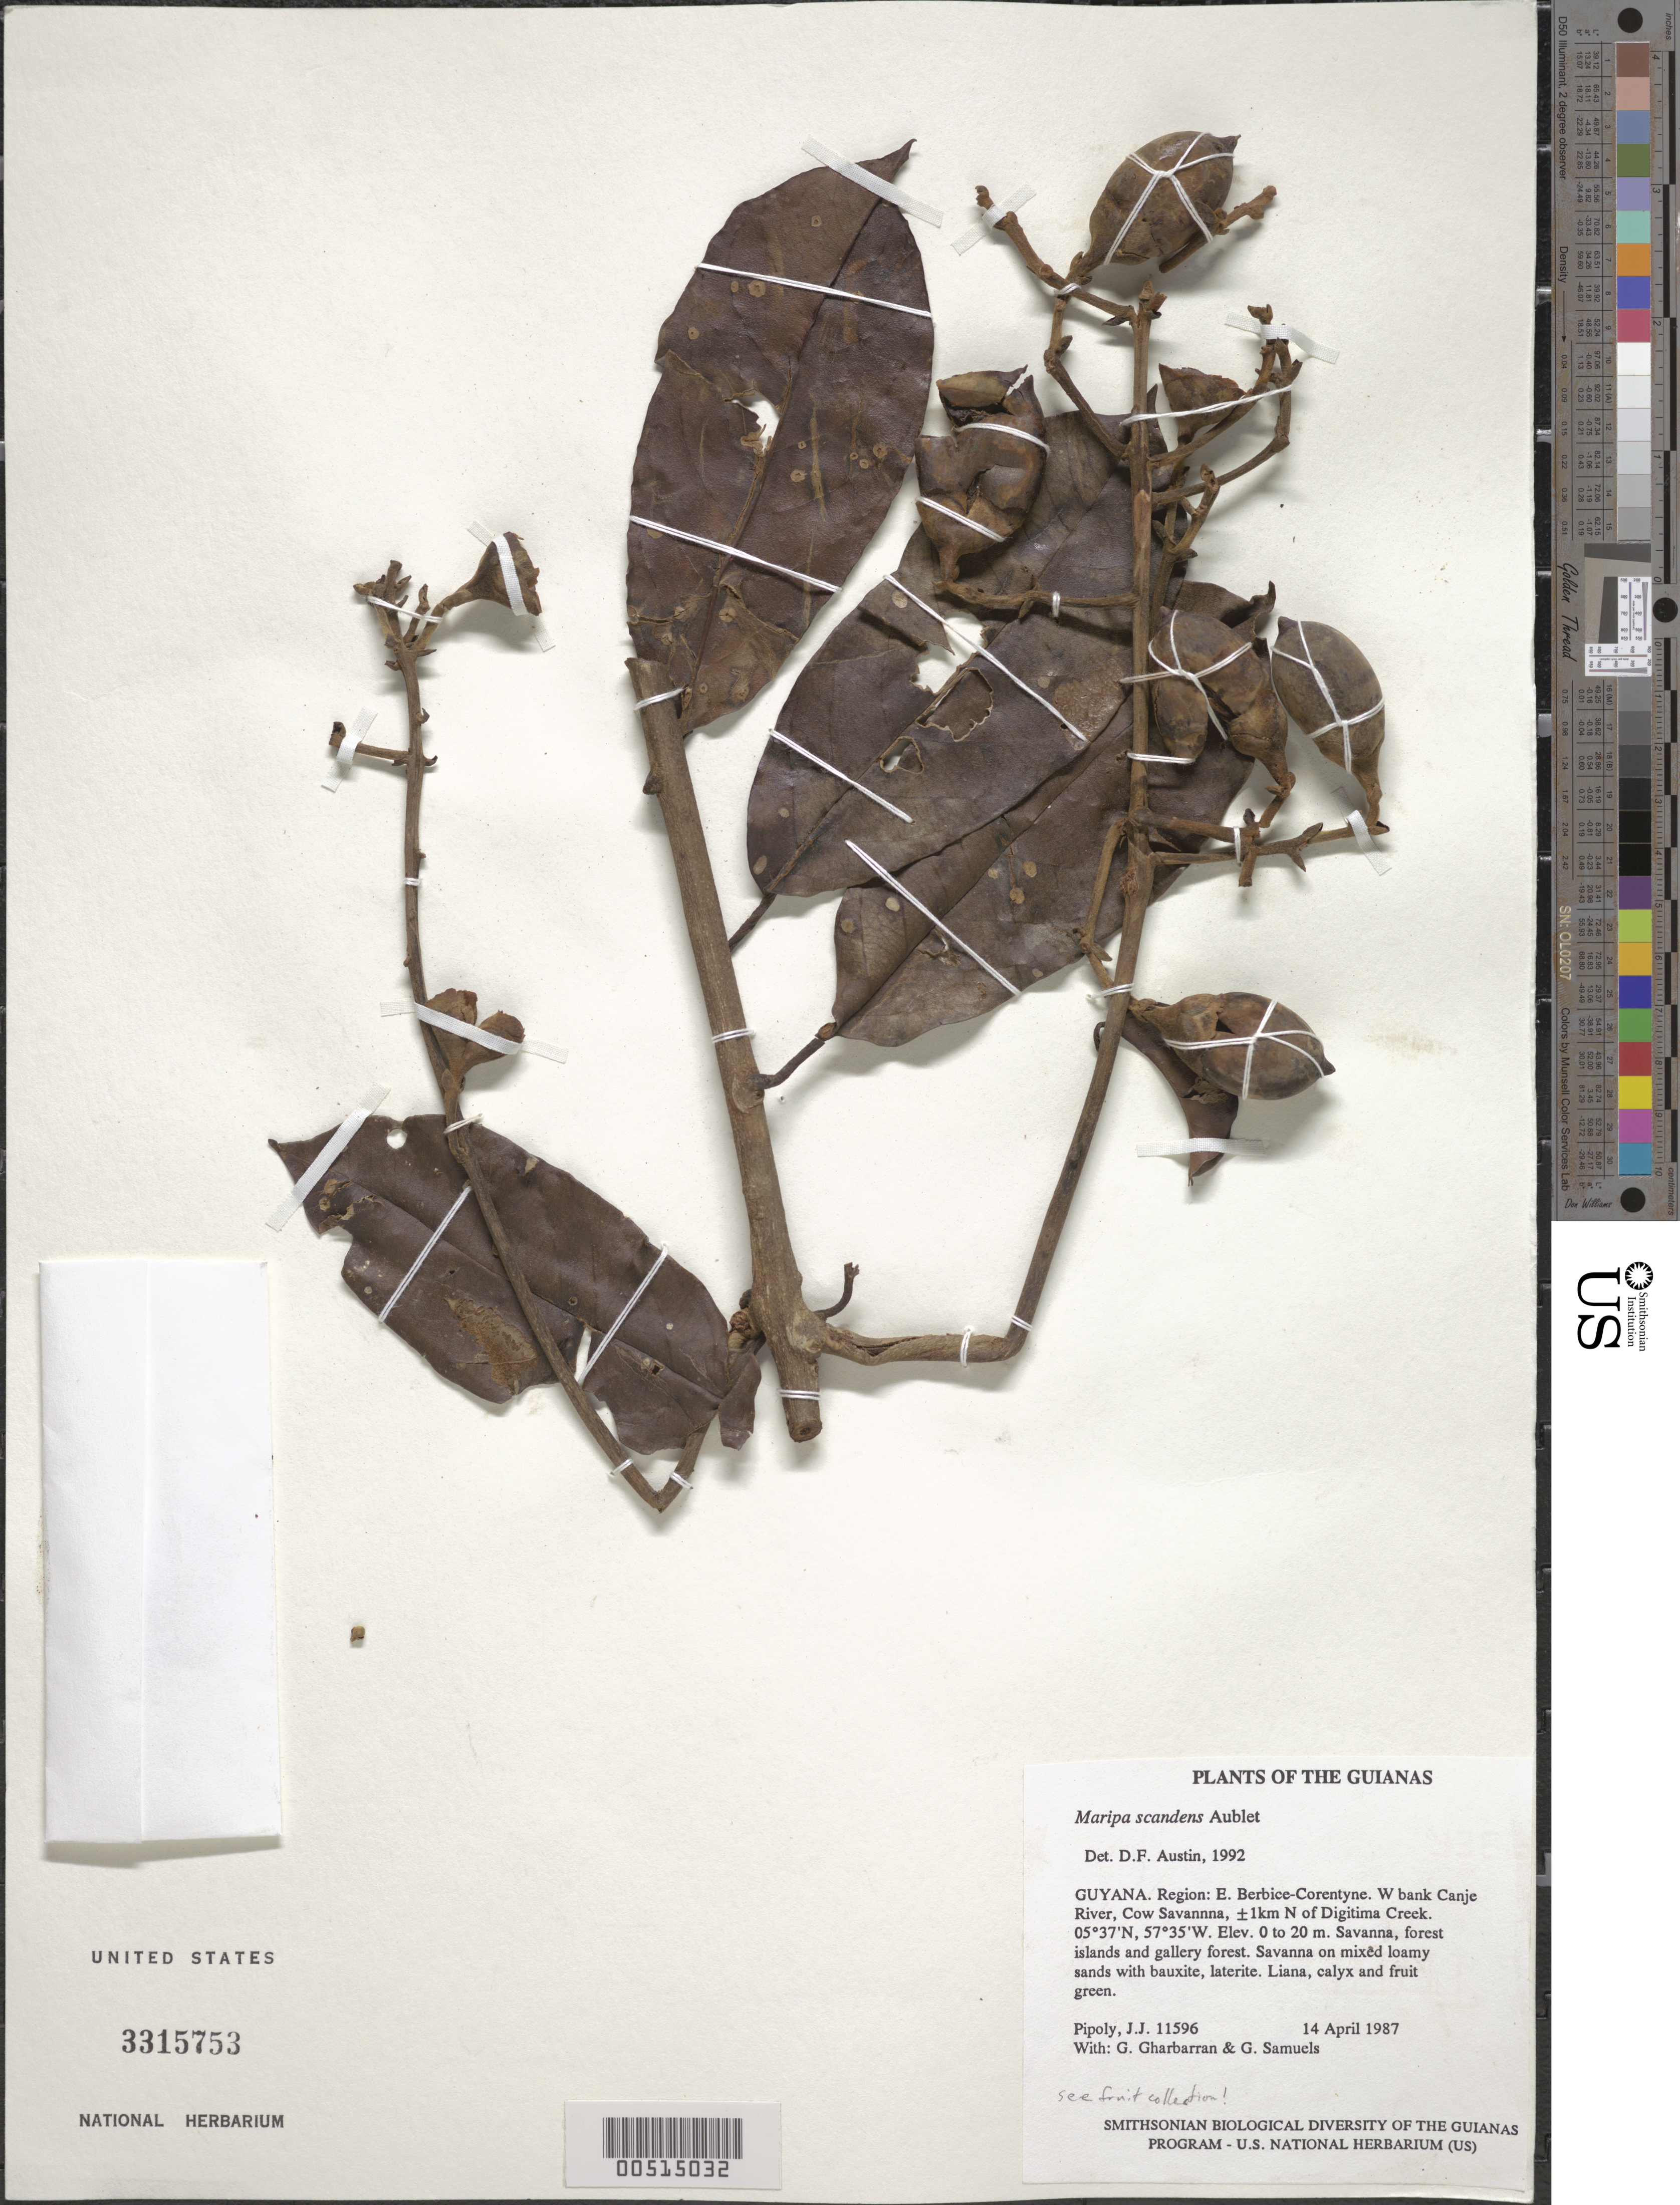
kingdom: Plantae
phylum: Tracheophyta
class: Magnoliopsida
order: Solanales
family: Convolvulaceae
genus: Maripa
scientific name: Maripa scandens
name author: Aubl.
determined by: Austin, D. F.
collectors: J. J. Pipoly, G. Gharbarran & G. Samuels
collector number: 11596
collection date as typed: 14 April 1987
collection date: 1987-04-14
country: Guyana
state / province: E. Berbice-Corentyne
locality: W bank Canje River, Cow Savanna, ±1km N of Digitima Creek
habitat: Savanna, forest islands and gallery forest. Savanna on mixed loamy sands with bauxite, laterite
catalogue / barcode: US 3315753